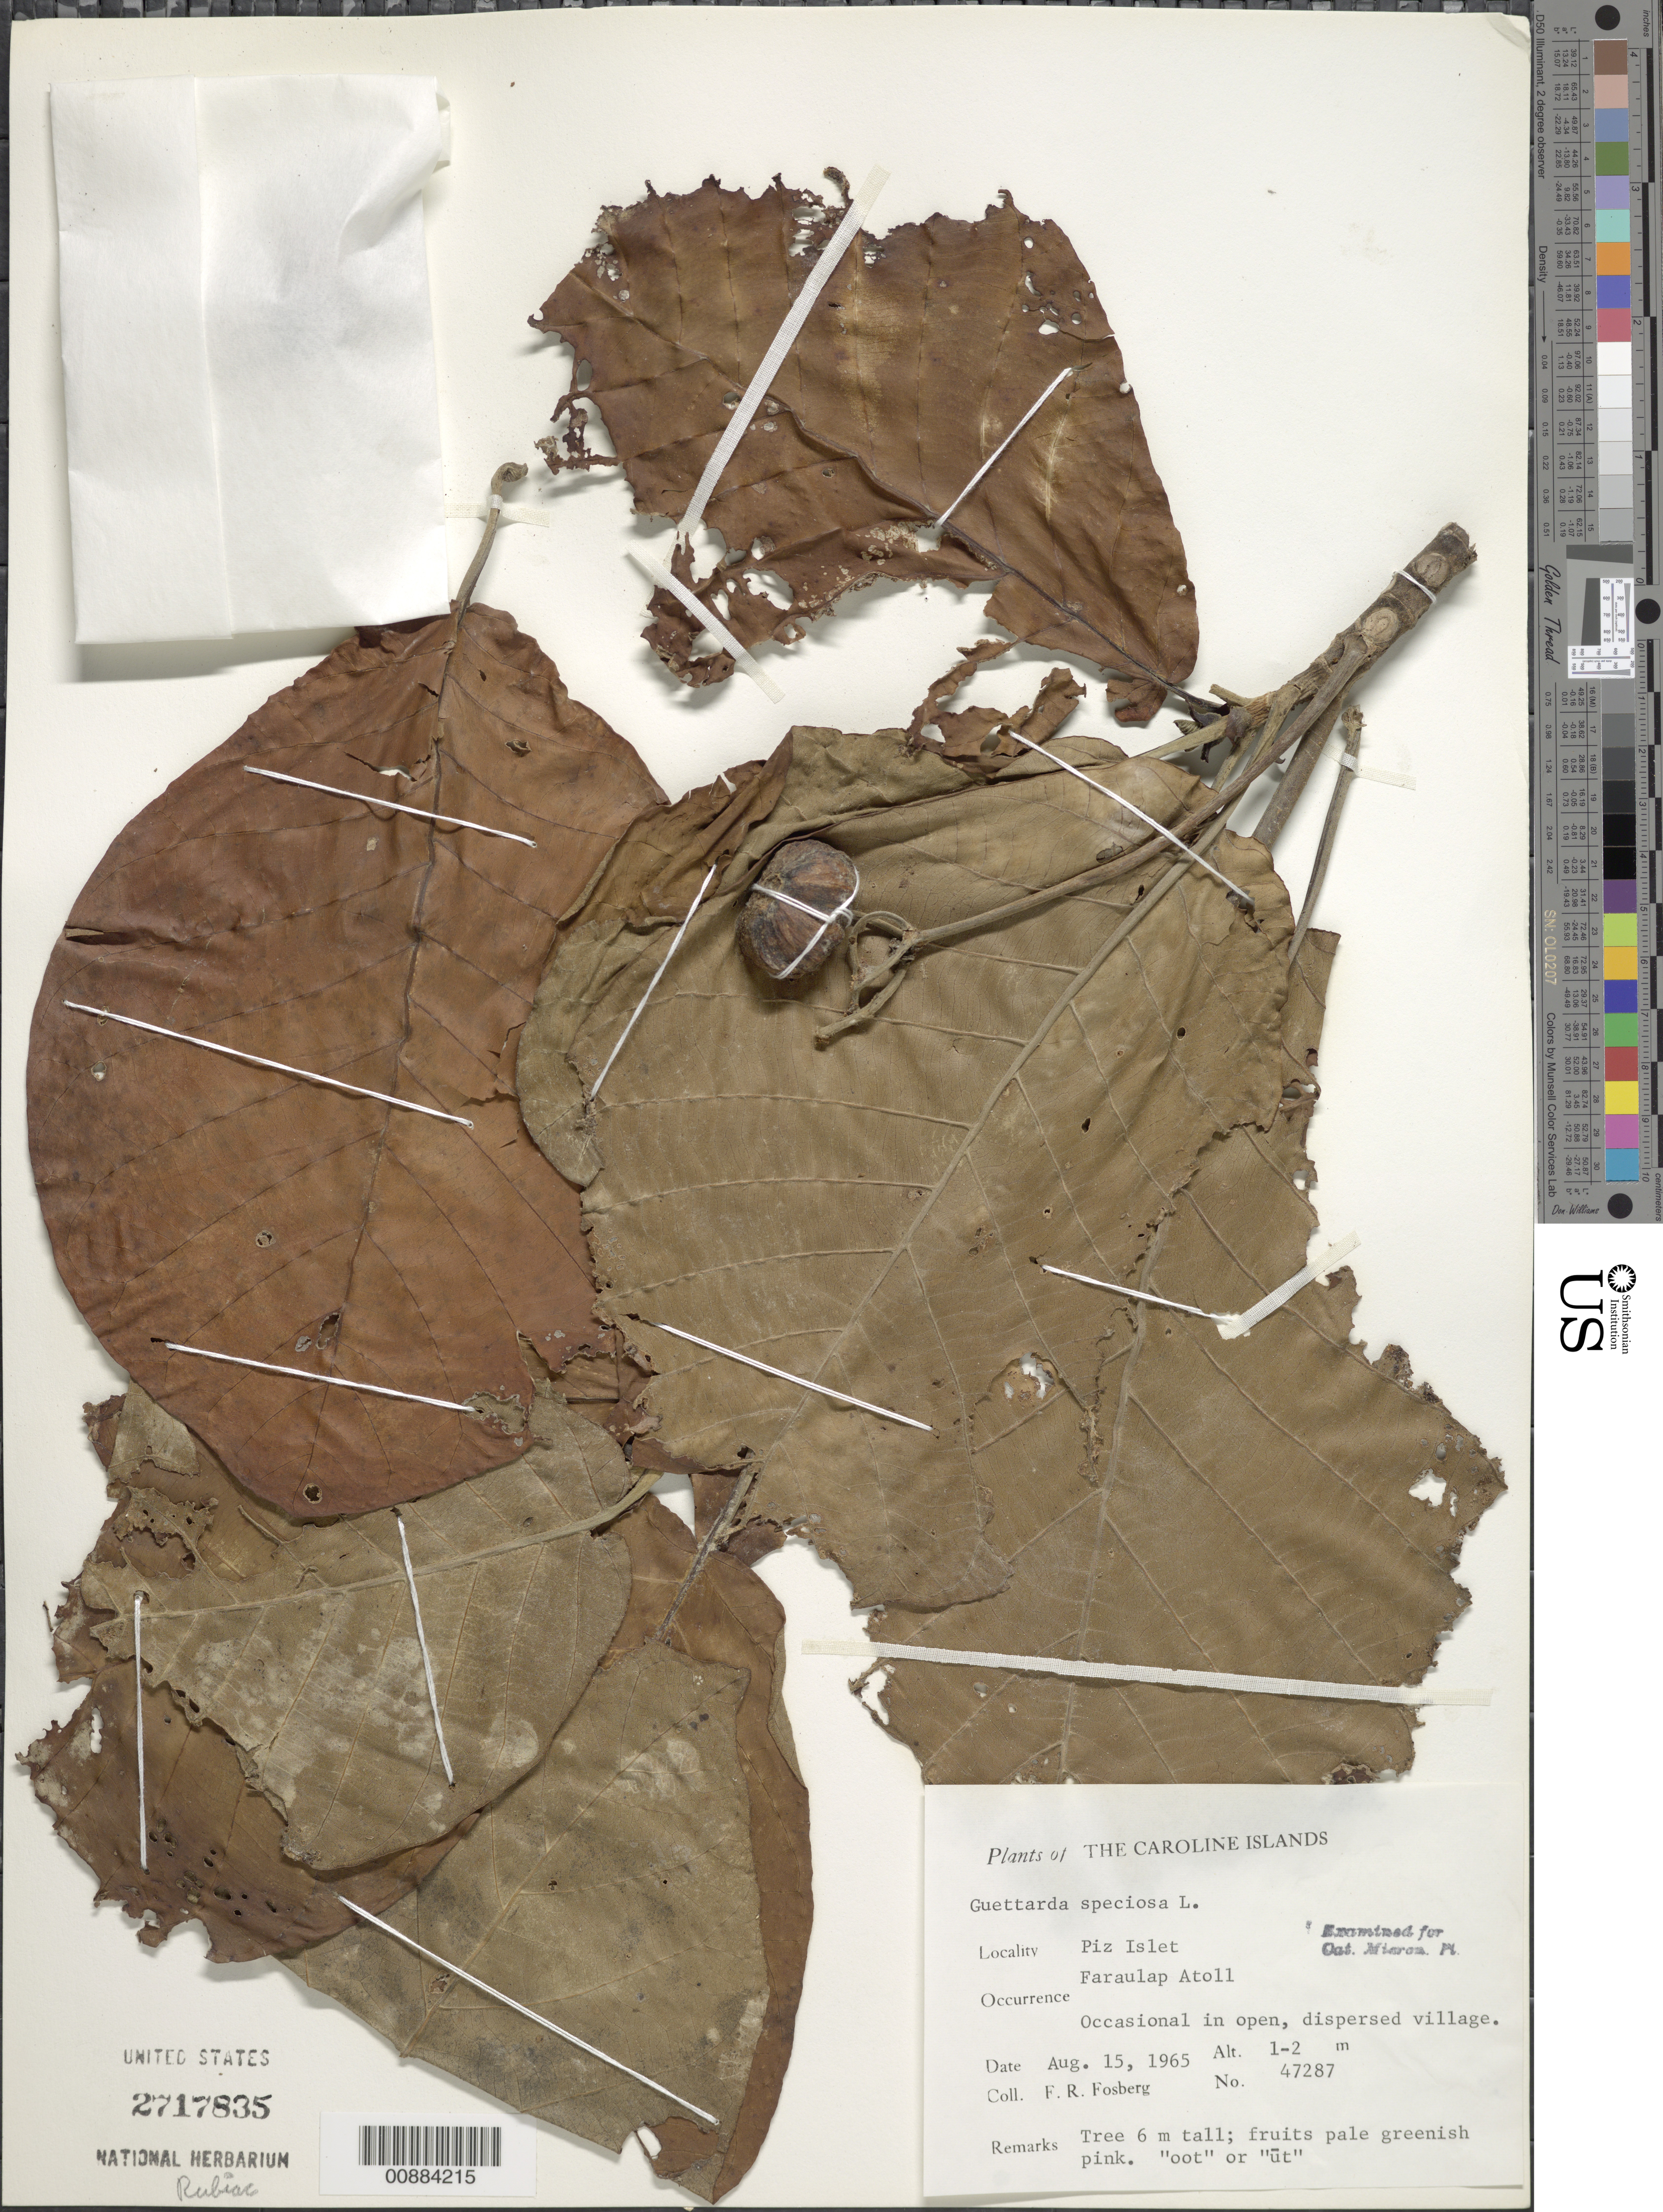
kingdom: Plantae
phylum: Tracheophyta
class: Magnoliopsida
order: Gentianales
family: Rubiaceae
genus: Guettarda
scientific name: Guettarda speciosa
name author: L.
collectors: F. R. Fosberg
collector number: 47287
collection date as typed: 15 Aug 1965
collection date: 1965-08-15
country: Micronesia, Federated States of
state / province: Yap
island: Faraulep Atoll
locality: Piz Islet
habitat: dispersed village, occasional in open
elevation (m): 1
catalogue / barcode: US 2717835